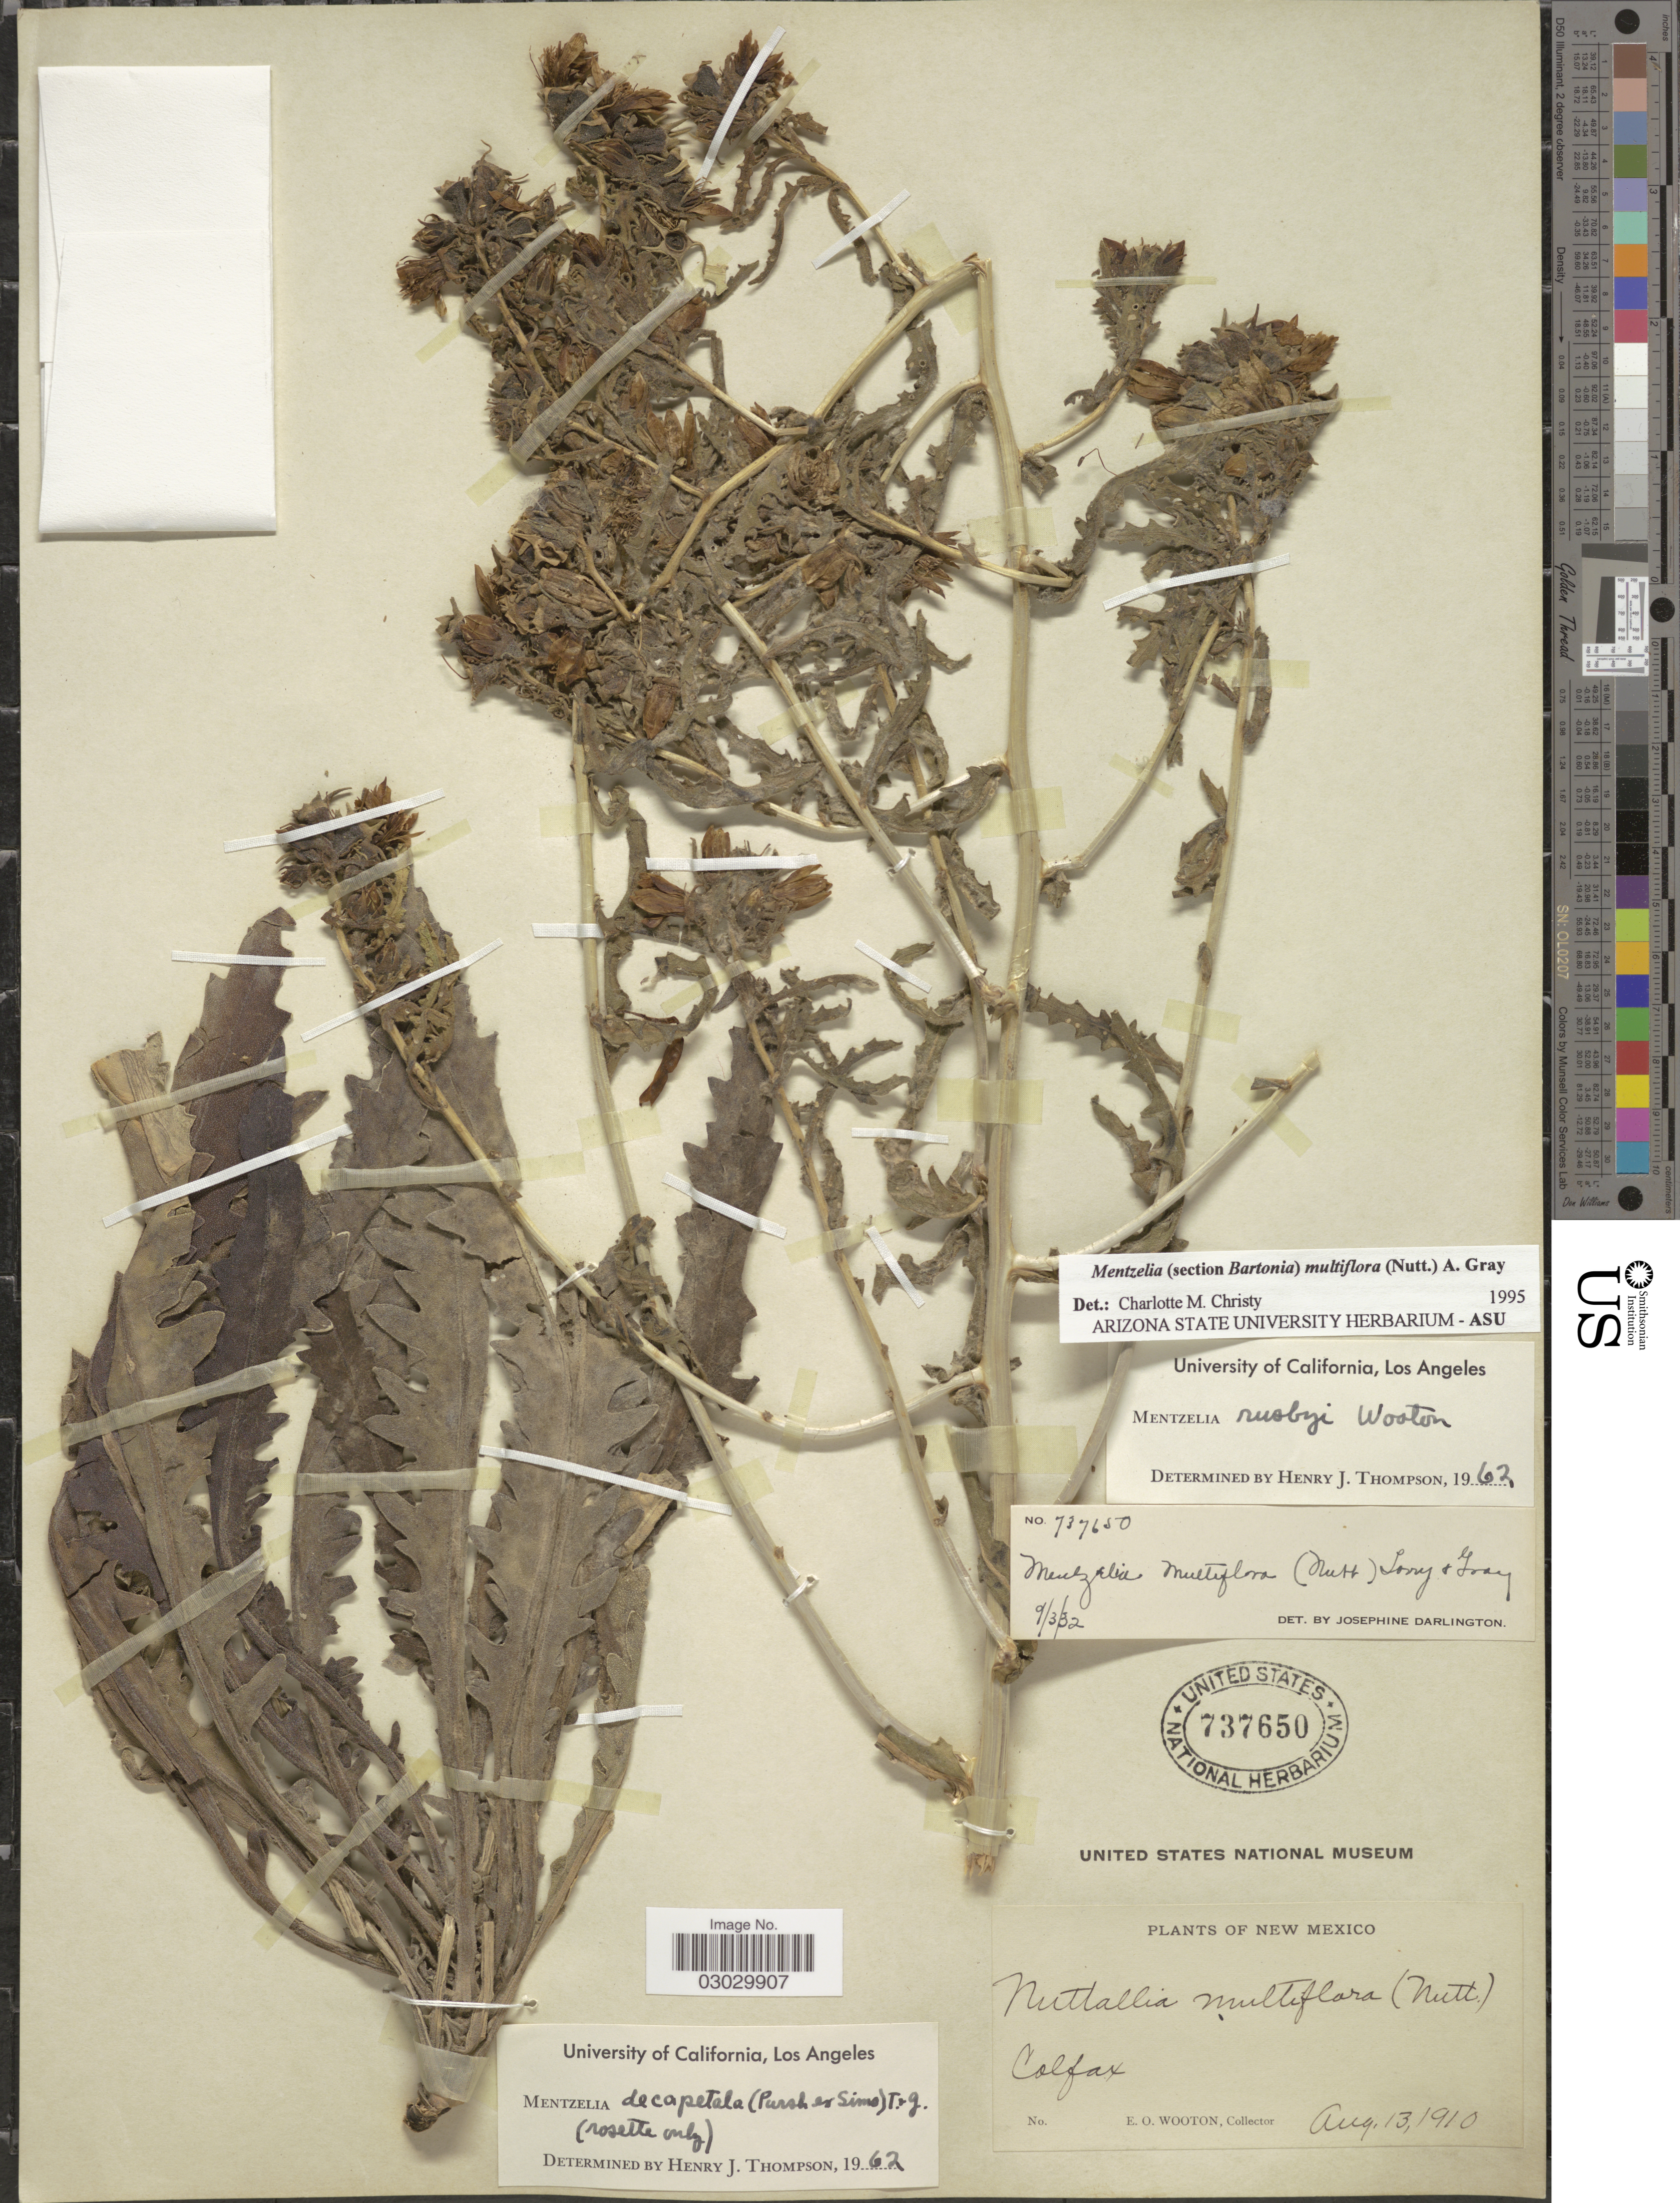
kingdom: Plantae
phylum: Tracheophyta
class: Magnoliopsida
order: Cornales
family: Loasaceae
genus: Mentzelia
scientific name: Mentzelia multiflora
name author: (Nutt.) A. Gray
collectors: E. O. Wooton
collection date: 1910-08-13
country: United States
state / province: New Mexico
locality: Colfax.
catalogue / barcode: US 737650